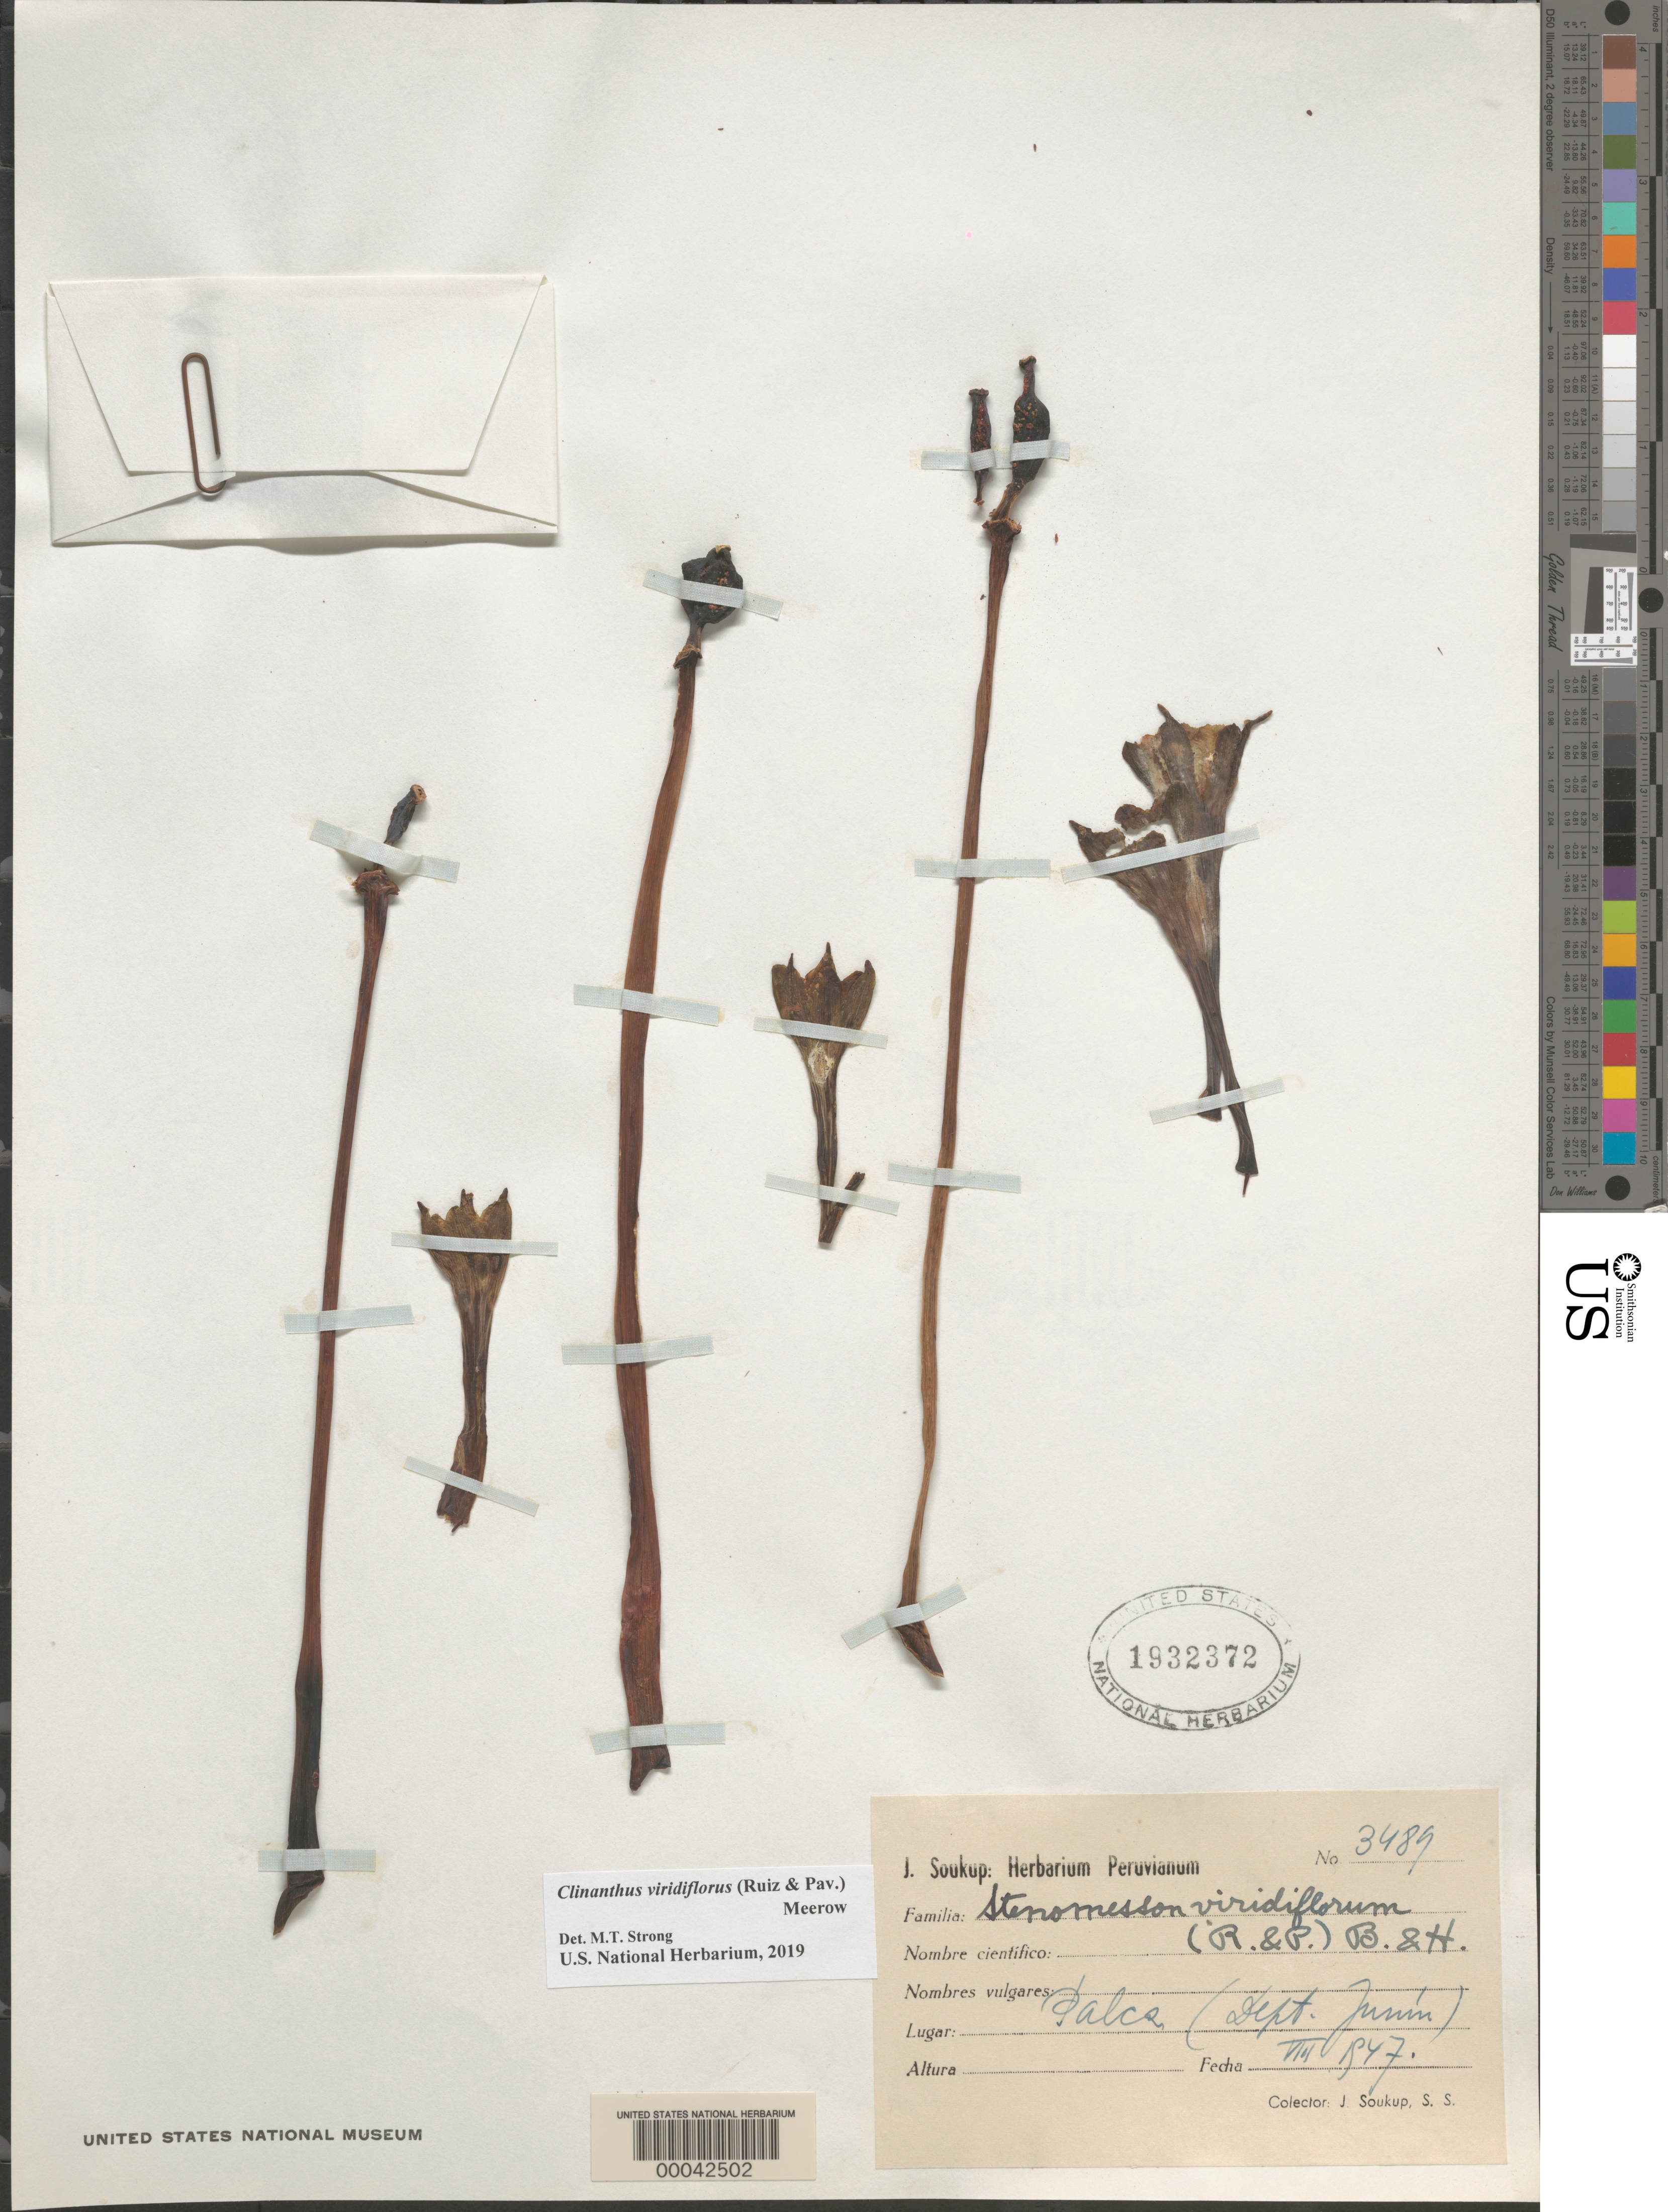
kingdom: Plantae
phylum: Tracheophyta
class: Liliopsida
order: Asparagales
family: Amaryllidaceae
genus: Clinanthus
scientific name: Clinanthus viridiflorus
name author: (Ruiz & Pav.) Meerow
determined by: Strong, Mark T., (BOT), Smithsonian Institution - National Museum of Natural History (UNITED STATES)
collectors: J. J. Soukup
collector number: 3489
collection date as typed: Aug 1947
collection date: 1947-08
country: Peru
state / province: Junín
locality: Palcs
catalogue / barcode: US 1932372